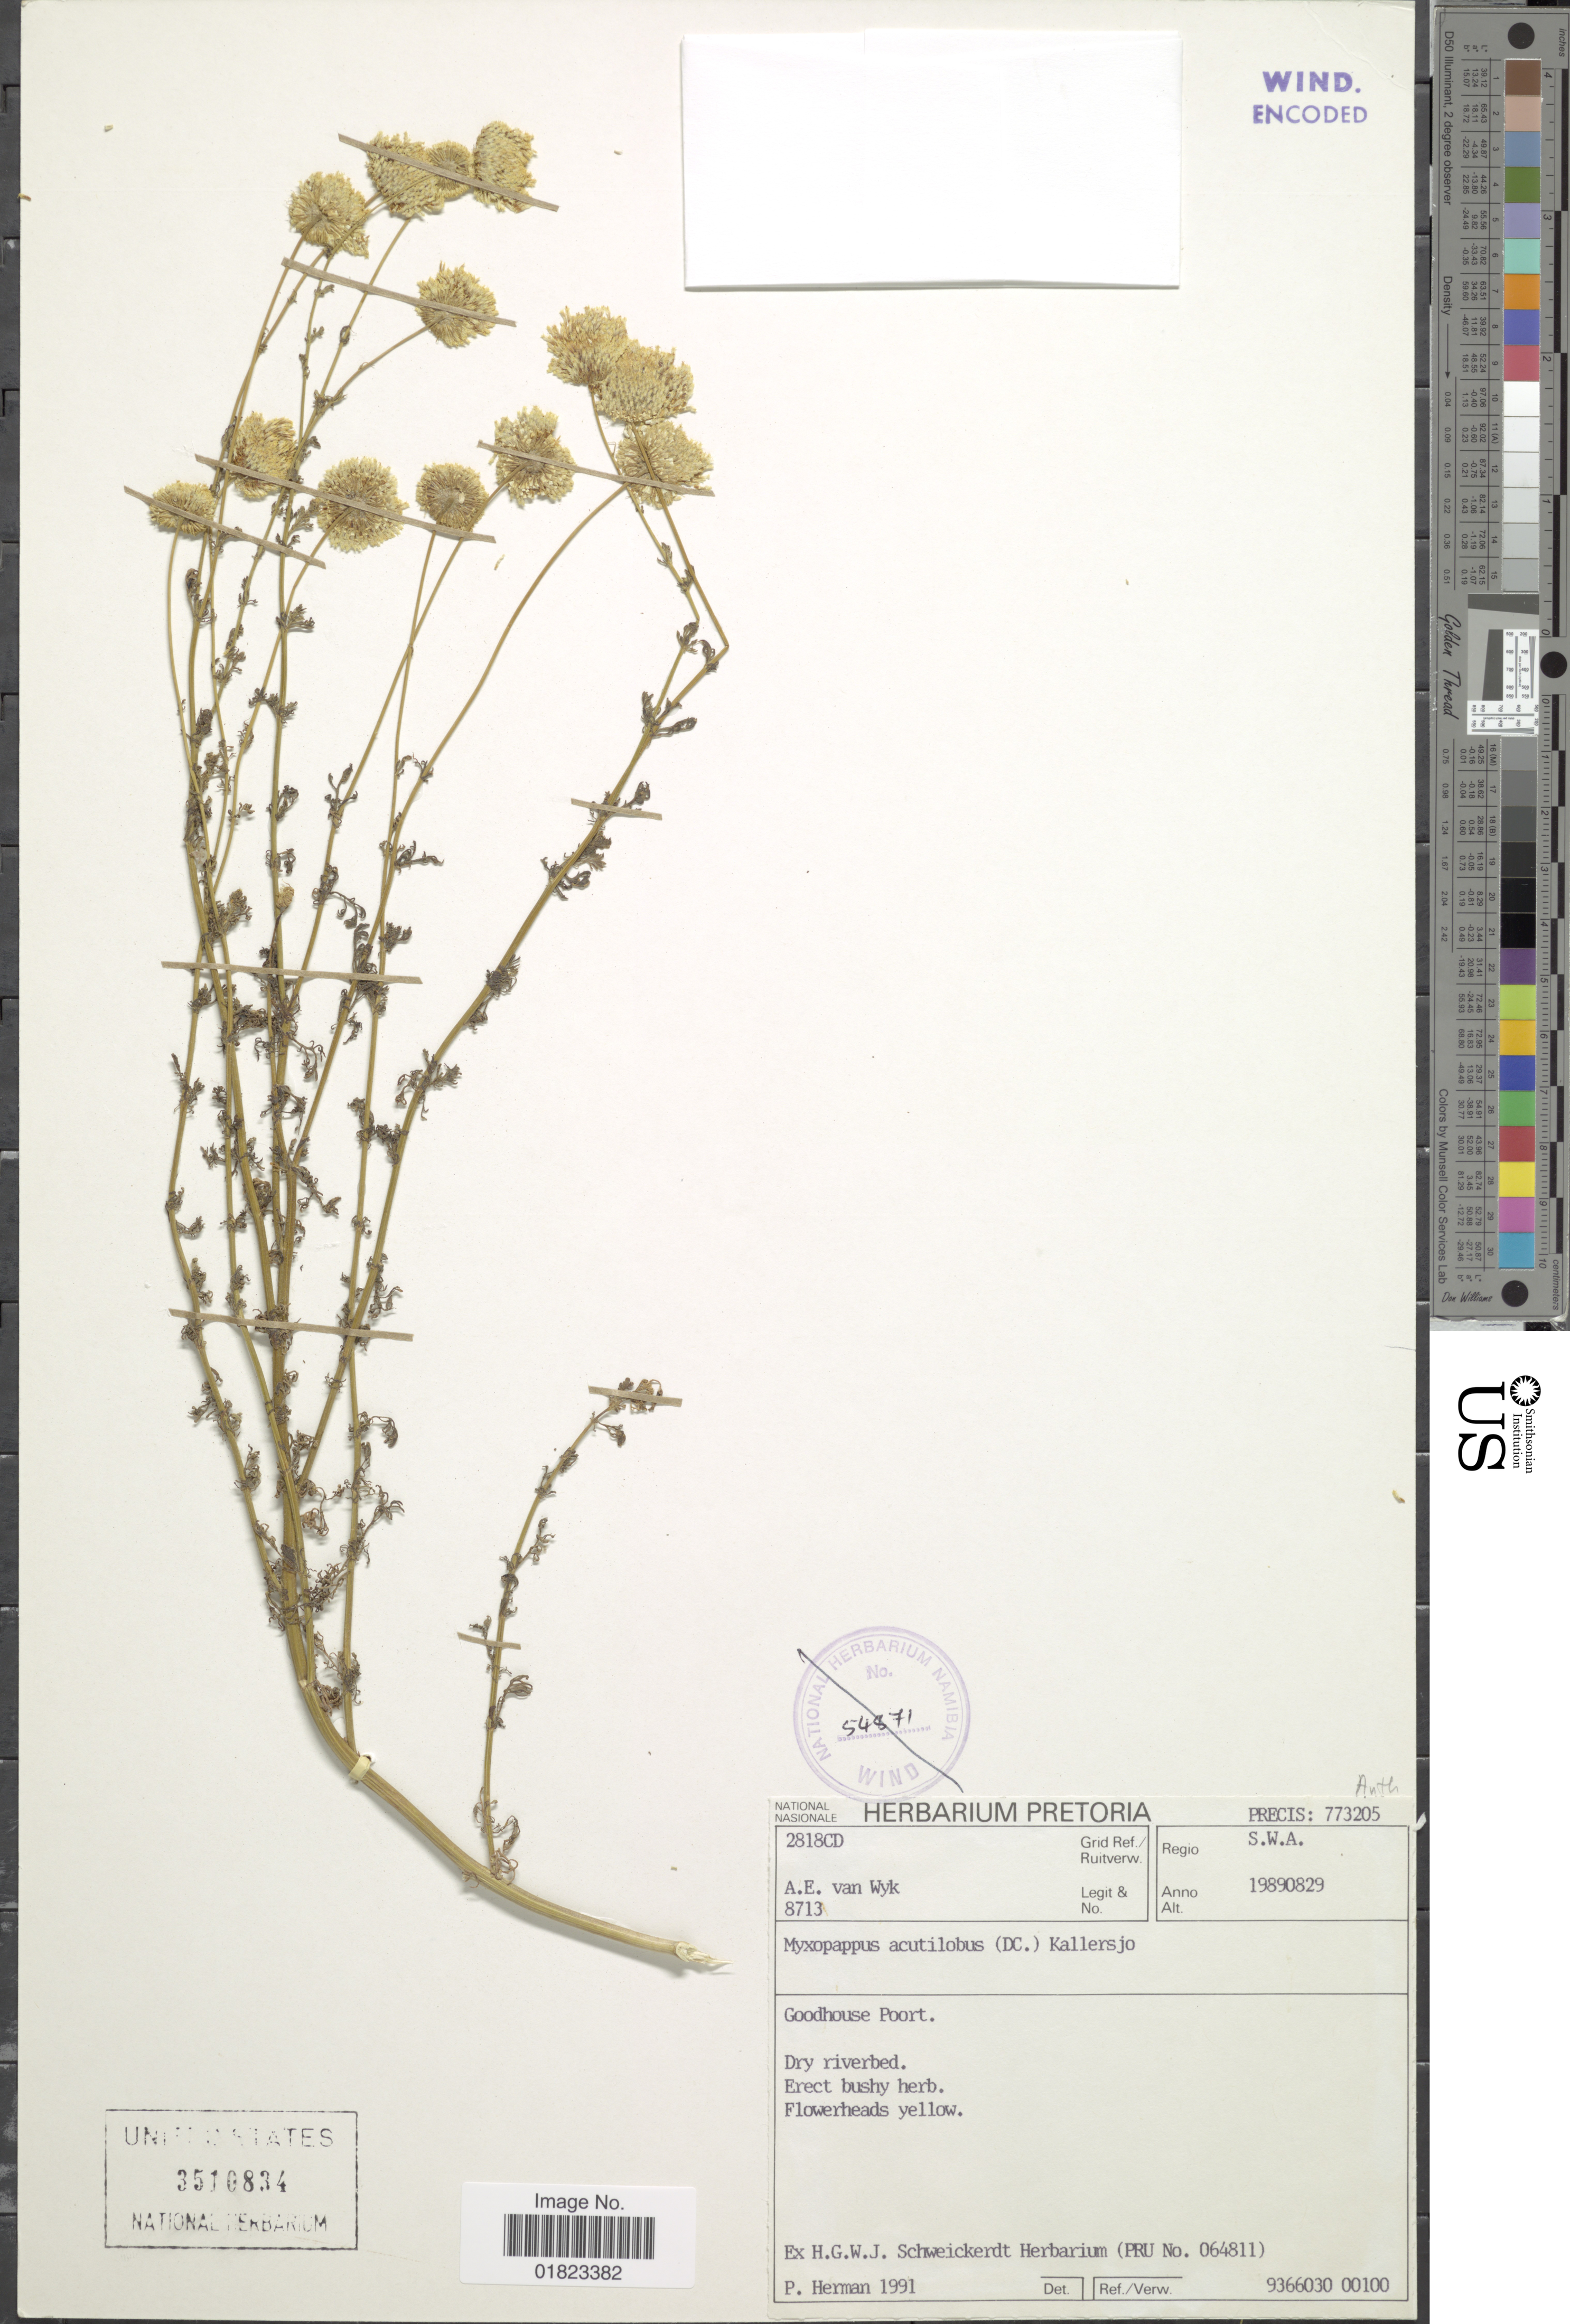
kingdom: Plantae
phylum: Tracheophyta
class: Magnoliopsida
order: Asterales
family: Asteraceae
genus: Myxopappus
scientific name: Myxopappus acutilobus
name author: (DC.) Källersjö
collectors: A. van Wyk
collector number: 8713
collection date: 1989-08-29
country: Namibia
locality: Regio S.W.A. Goodhouse Poort.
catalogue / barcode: US 3510834